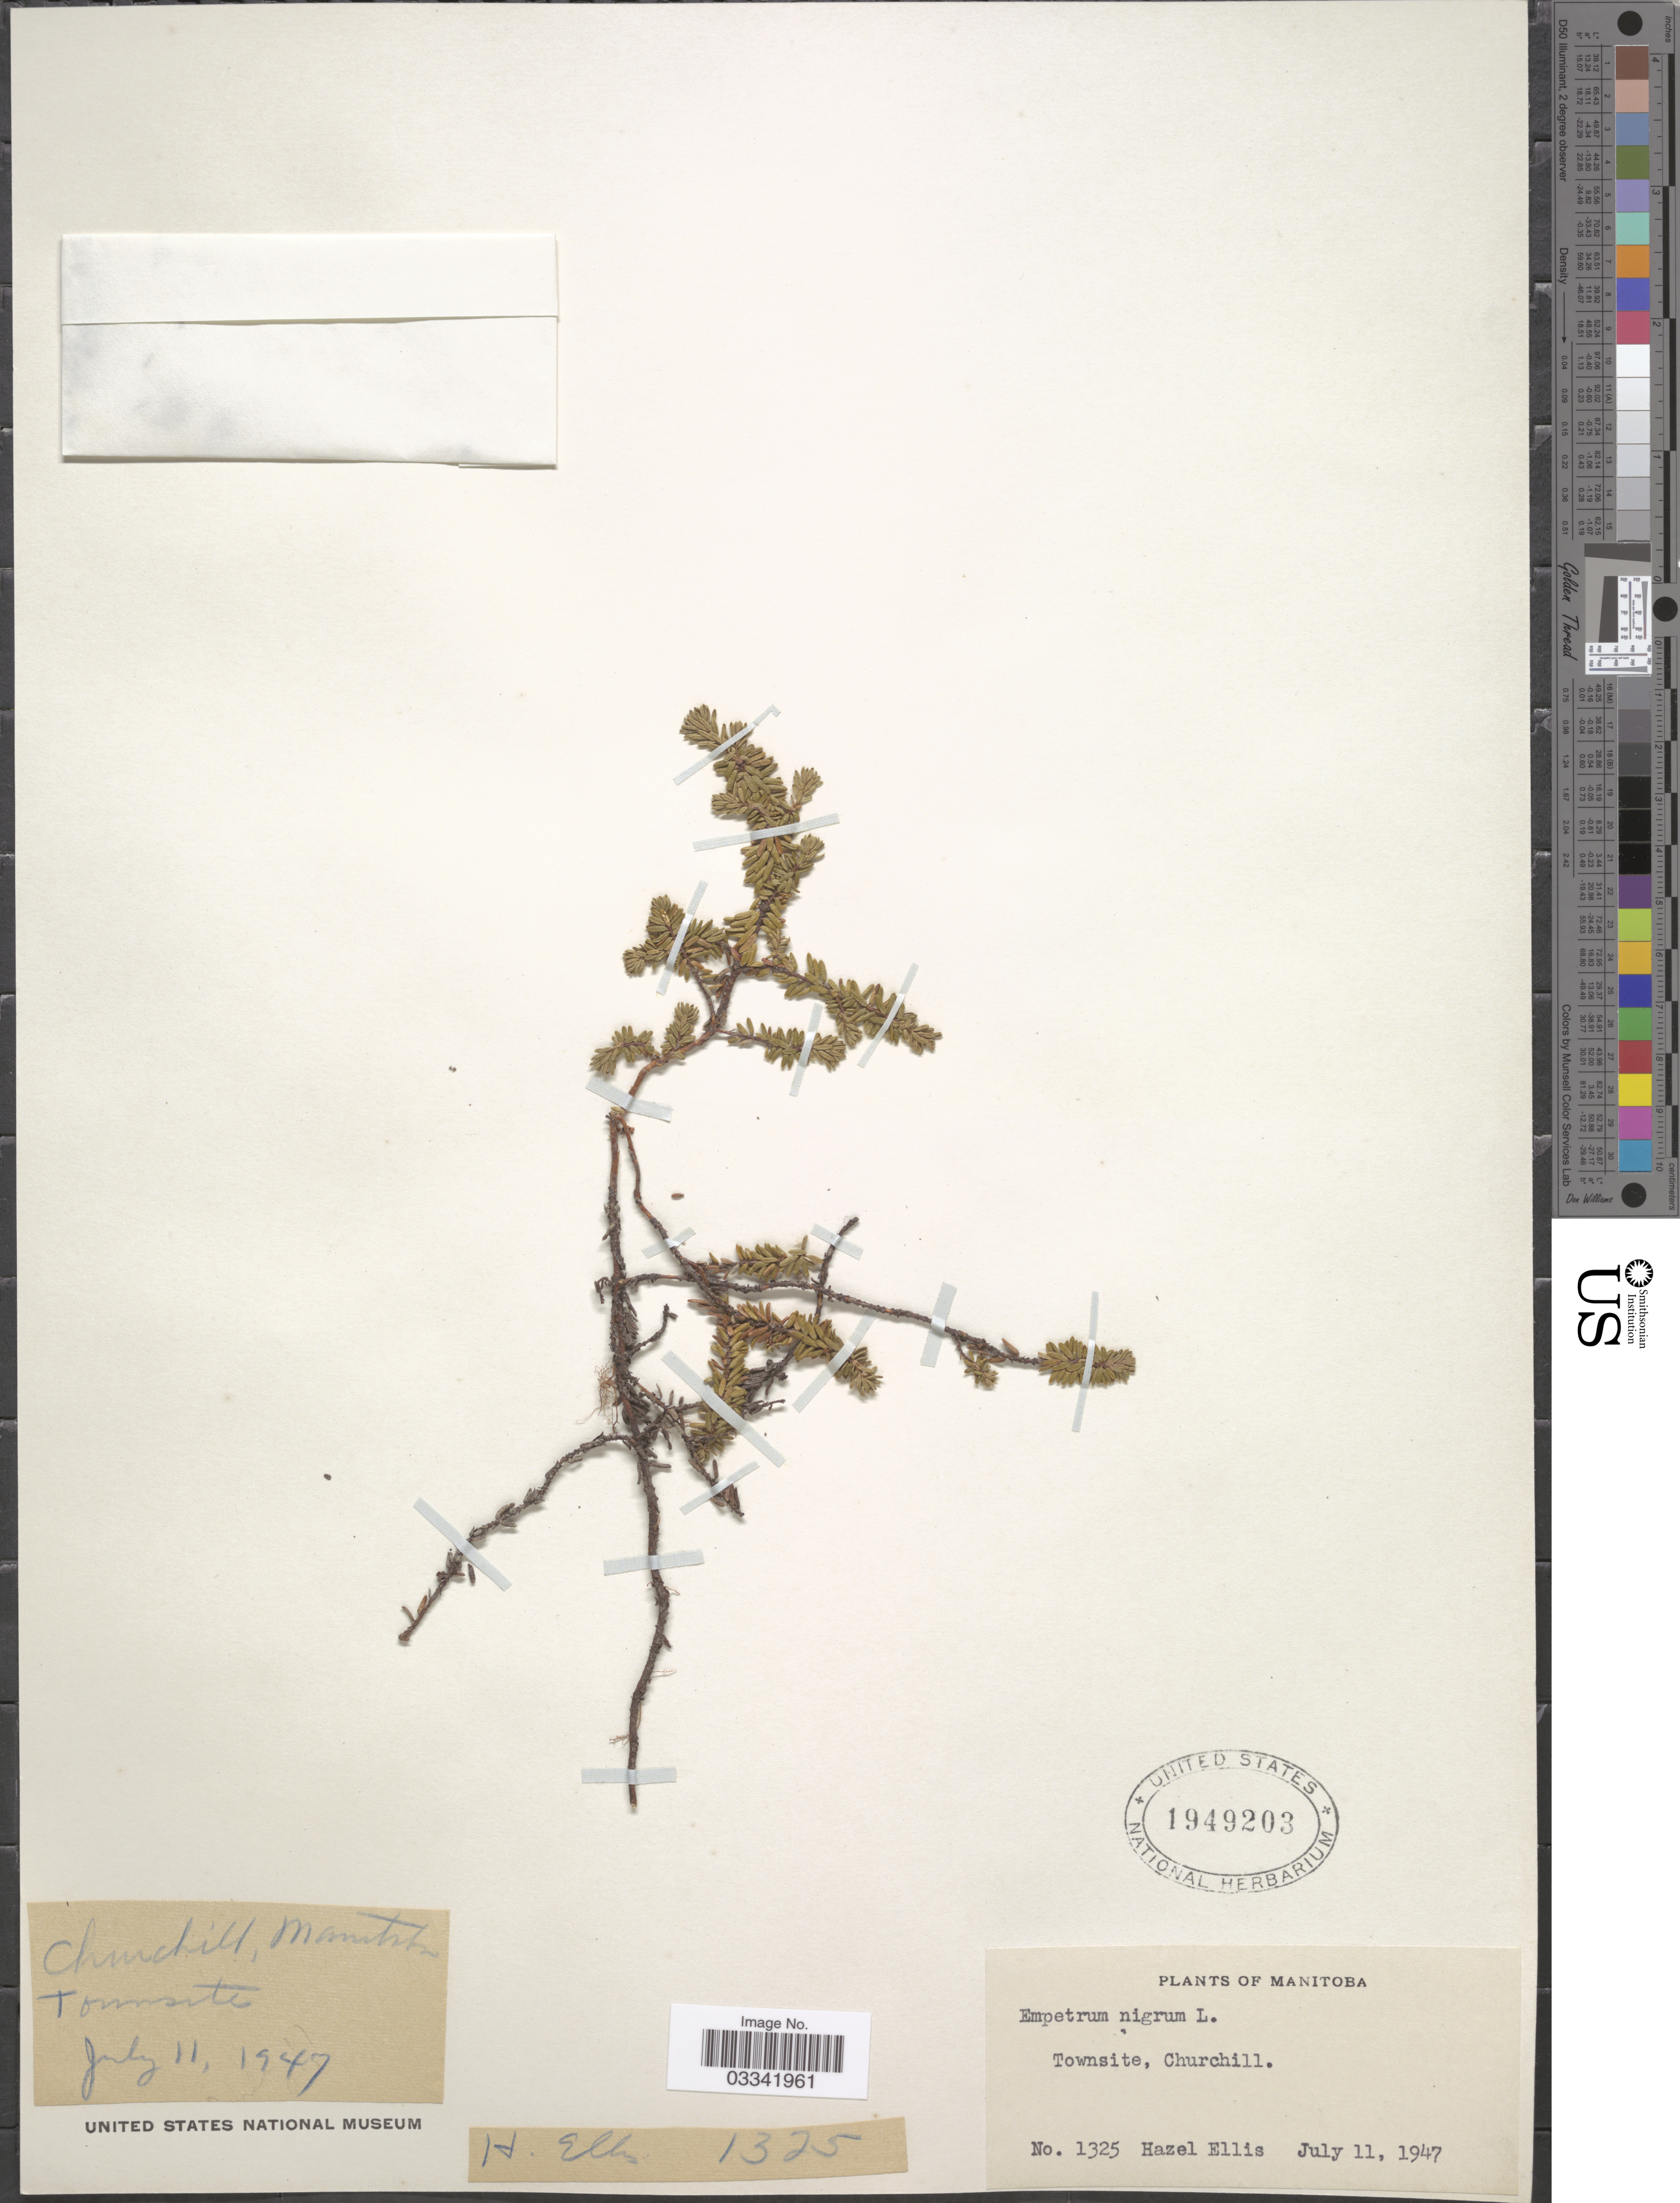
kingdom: Plantae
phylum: Tracheophyta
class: Magnoliopsida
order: Ericales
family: Ericaceae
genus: Empetrum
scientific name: Empetrum nigrum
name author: L.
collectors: H. Ellis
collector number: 1325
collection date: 1947-07-11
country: Canada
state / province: Manitoba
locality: Townsite, Churchill.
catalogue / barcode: US 1949203